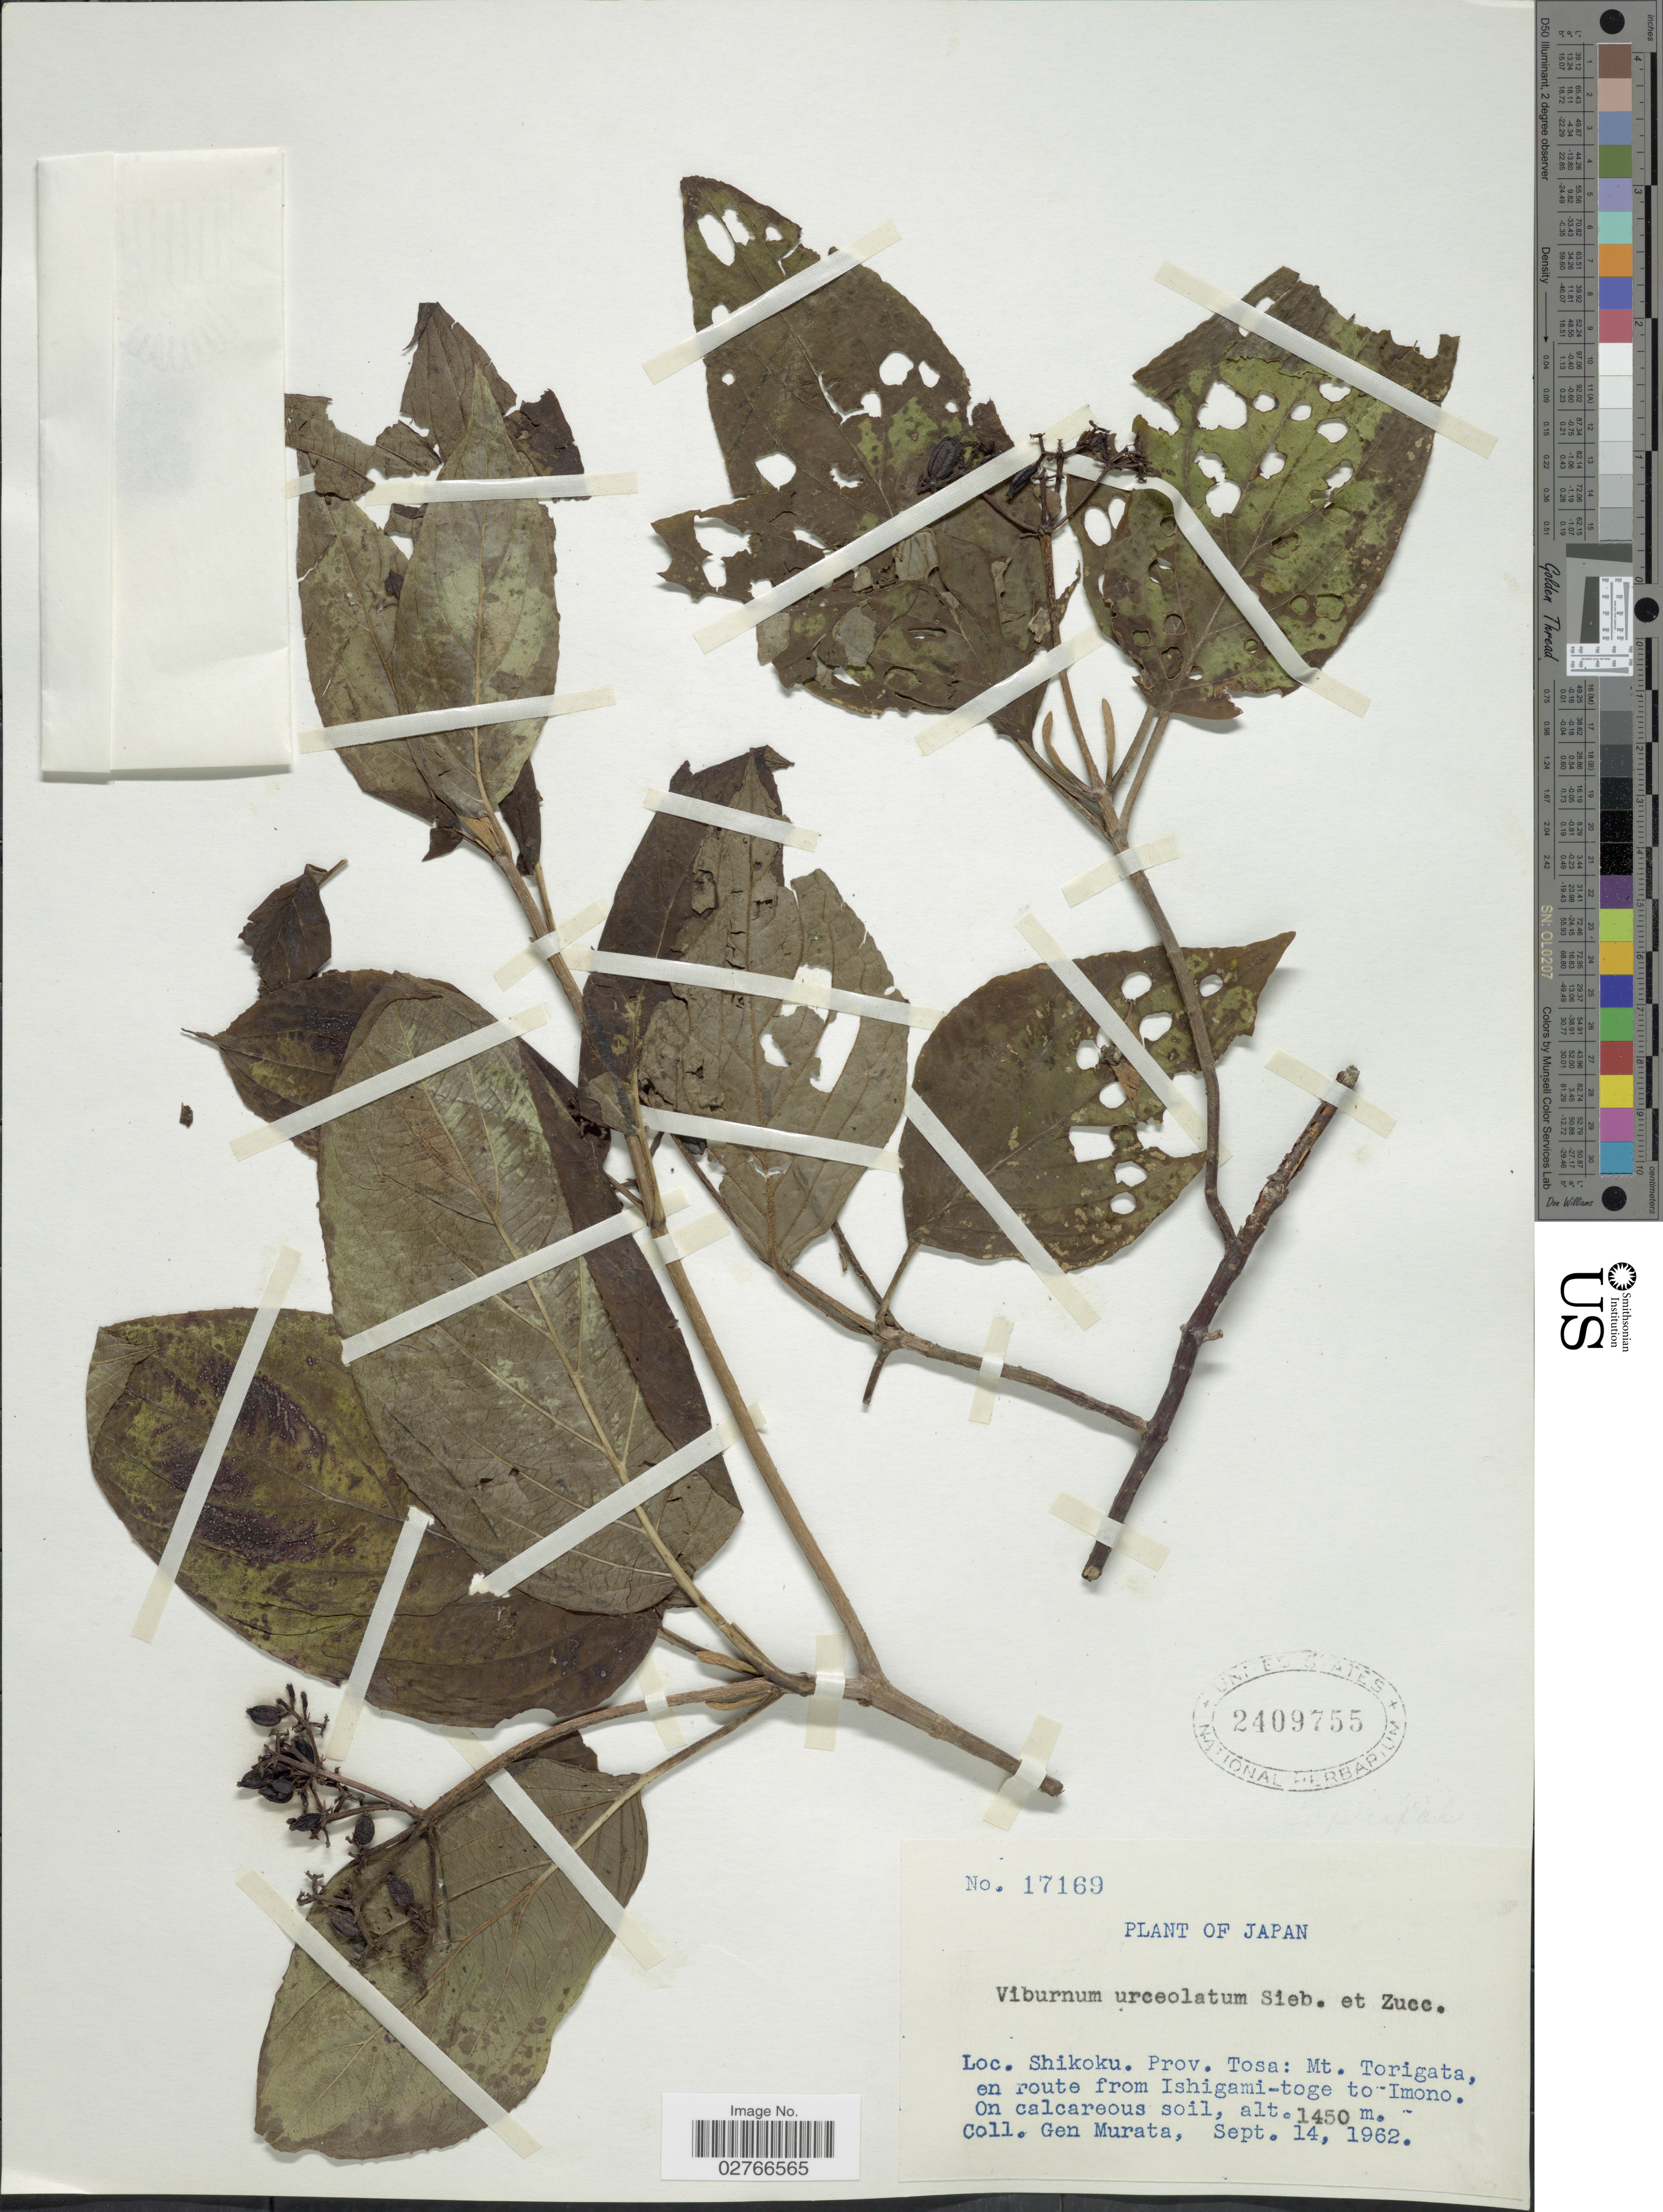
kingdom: Plantae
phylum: Tracheophyta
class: Magnoliopsida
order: Dipsacales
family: Viburnaceae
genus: Viburnum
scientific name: Viburnum urceolatum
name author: Siebold & Zucc.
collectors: G. Murata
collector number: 17169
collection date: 1962-09-14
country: Japan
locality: Shikoku. Prov. Tosa: Mt. Torigata, en route from Ishigami-toge to Imono.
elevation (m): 1450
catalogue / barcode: US 2409755